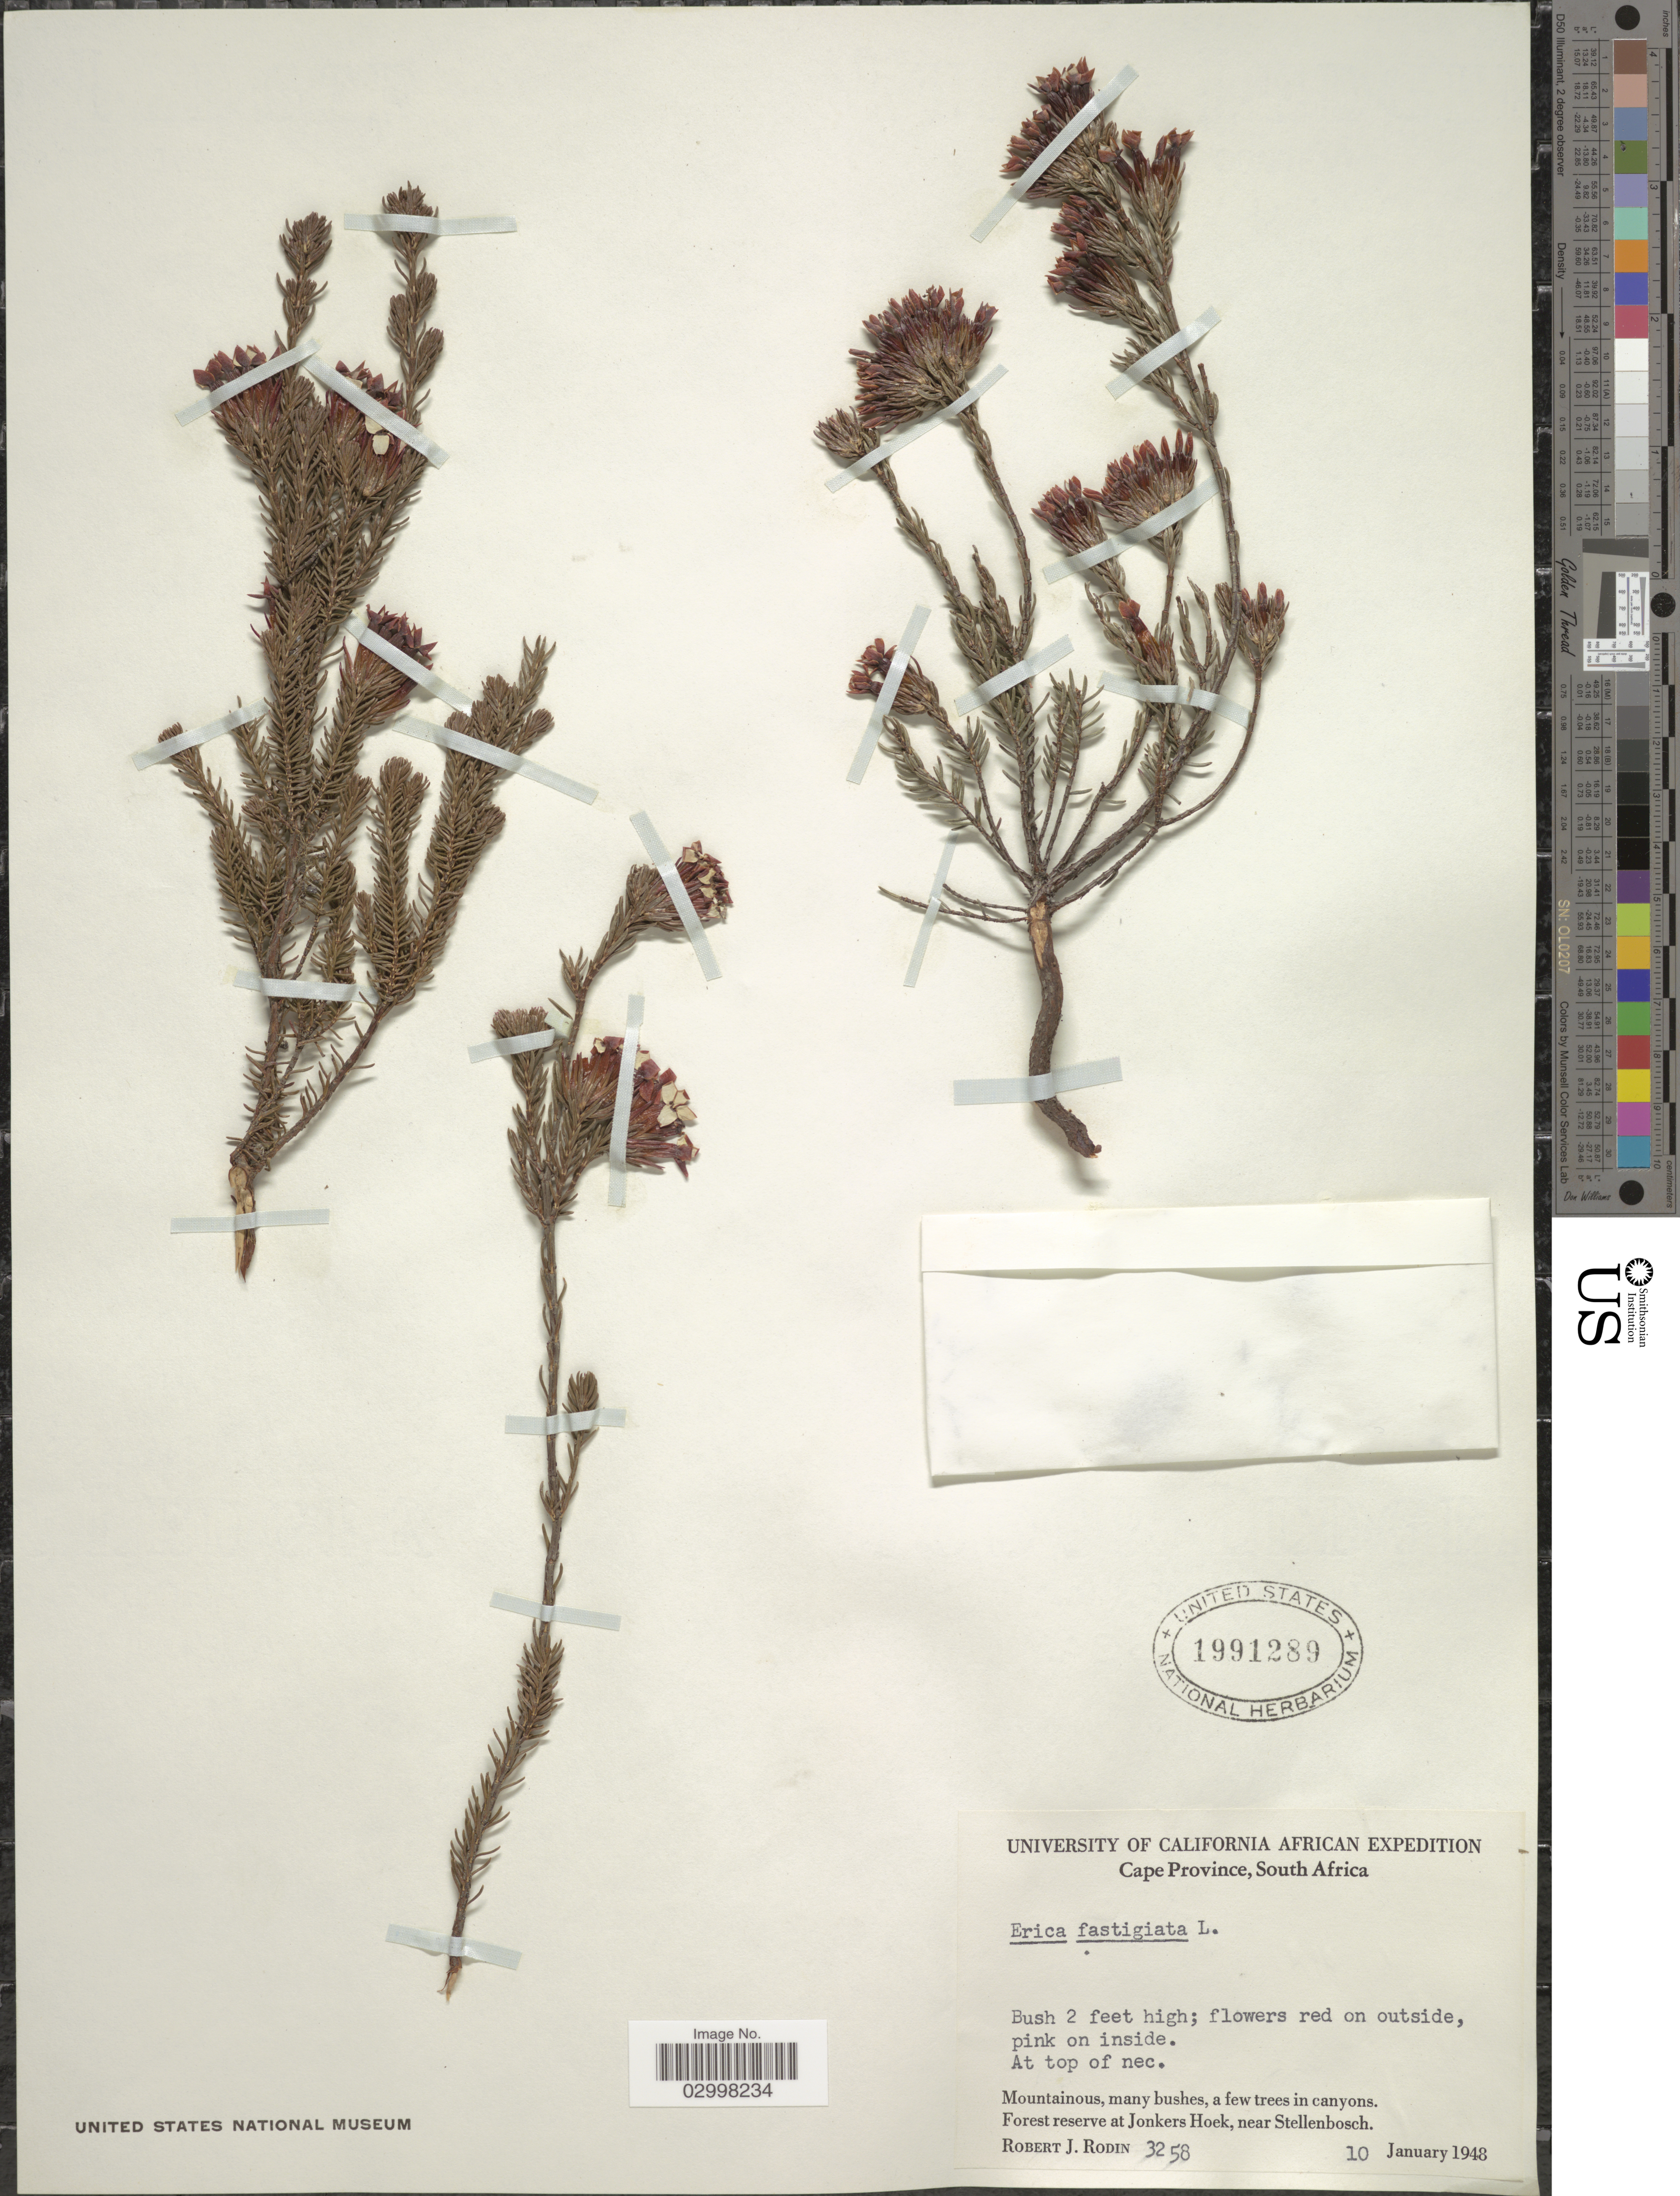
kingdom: Plantae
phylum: Tracheophyta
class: Magnoliopsida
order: Ericales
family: Ericaceae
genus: Erica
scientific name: Erica fastigiata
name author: L.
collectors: R. J. Rodin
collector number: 3258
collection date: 1948-01-10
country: South Africa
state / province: Western Cape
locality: At top of nec. Mountainous, many bushes, a few trees in canyons. Forest reserve at Jonkers Hoek, near Stellenbosch.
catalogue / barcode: US 1991289